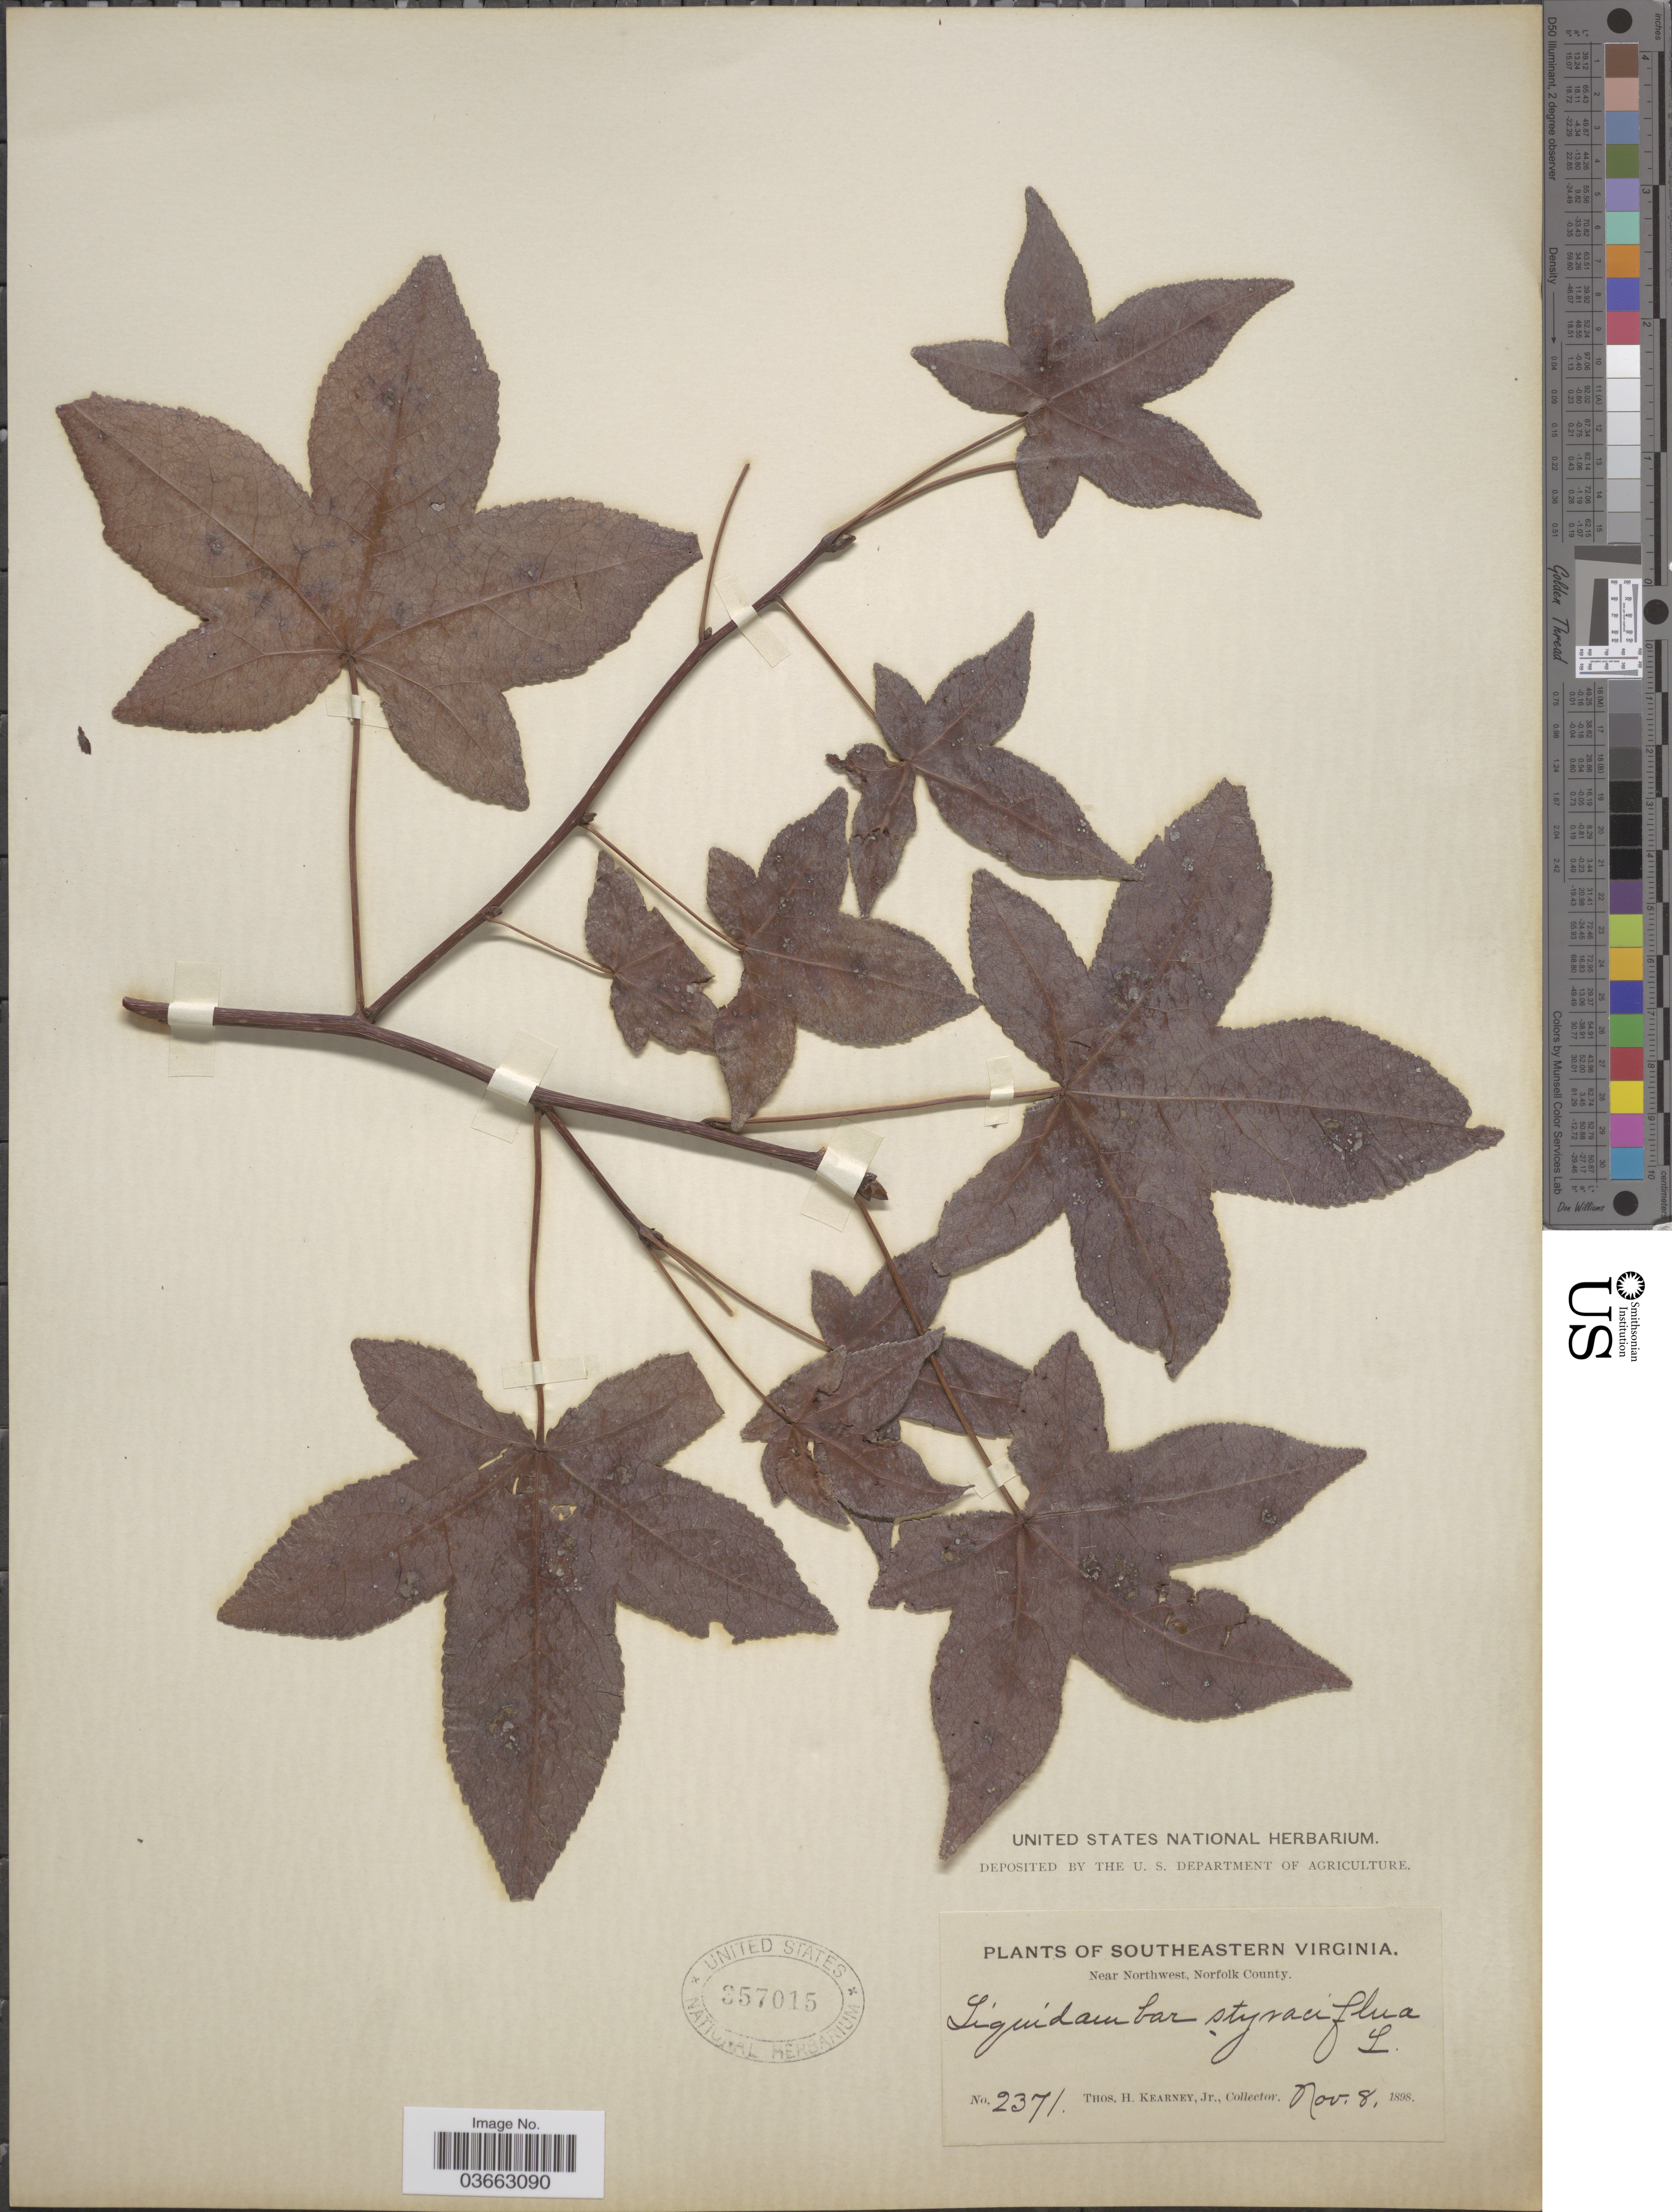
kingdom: Plantae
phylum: Tracheophyta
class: Magnoliopsida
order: Saxifragales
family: Altingiaceae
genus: Liquidambar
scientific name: Liquidambar styraciflua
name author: L.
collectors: T. H. Kearney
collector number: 2371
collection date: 1898-11-08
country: United States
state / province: Virginia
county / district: City of Chesapeake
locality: Southeastern Virginia. Near Northwest, Norfolk County.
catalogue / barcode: US 357015